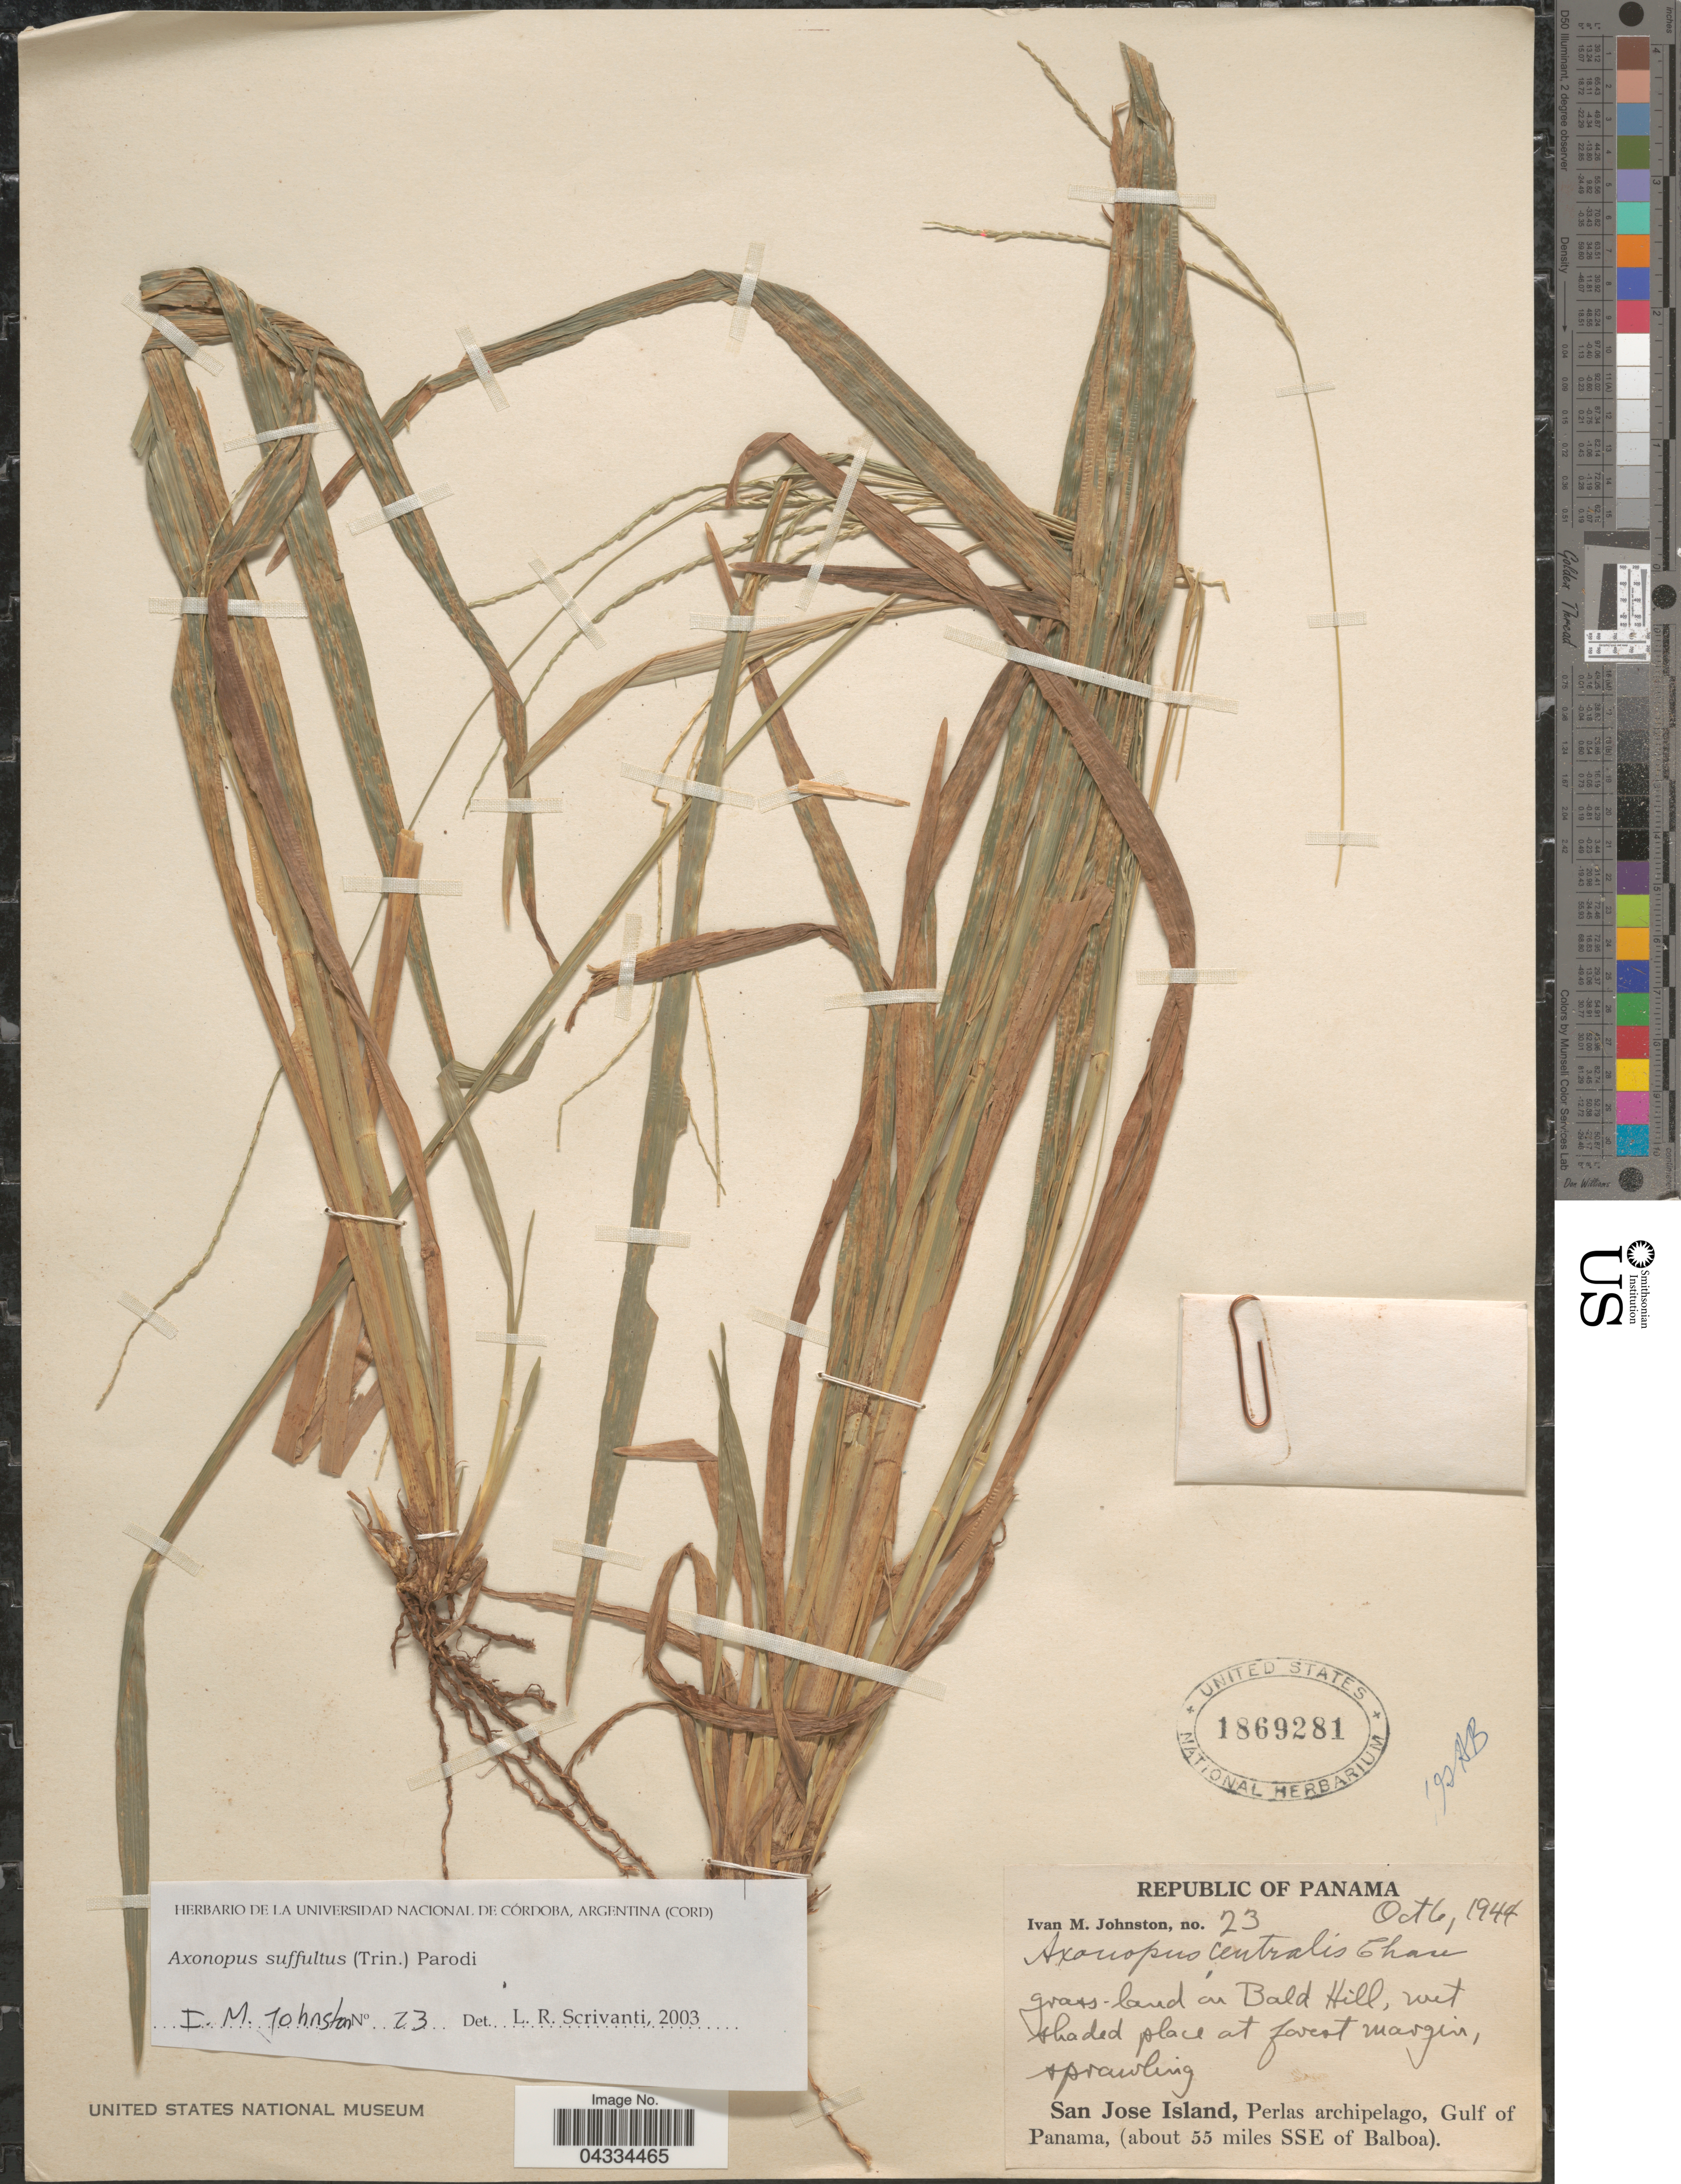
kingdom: Plantae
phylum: Tracheophyta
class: Liliopsida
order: Poales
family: Poaceae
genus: Axonopus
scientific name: Axonopus suffultus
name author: (Nees) Kuhlm.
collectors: I.M. Johnston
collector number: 23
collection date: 1944-10-06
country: Panama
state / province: Panamá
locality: Republic of Panama. Grass-land on Bald Hill. San Jose Island, Perlas archipelago, Gulf of Panama, (about 55 miles SSE of Balboa).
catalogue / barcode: US 1869281